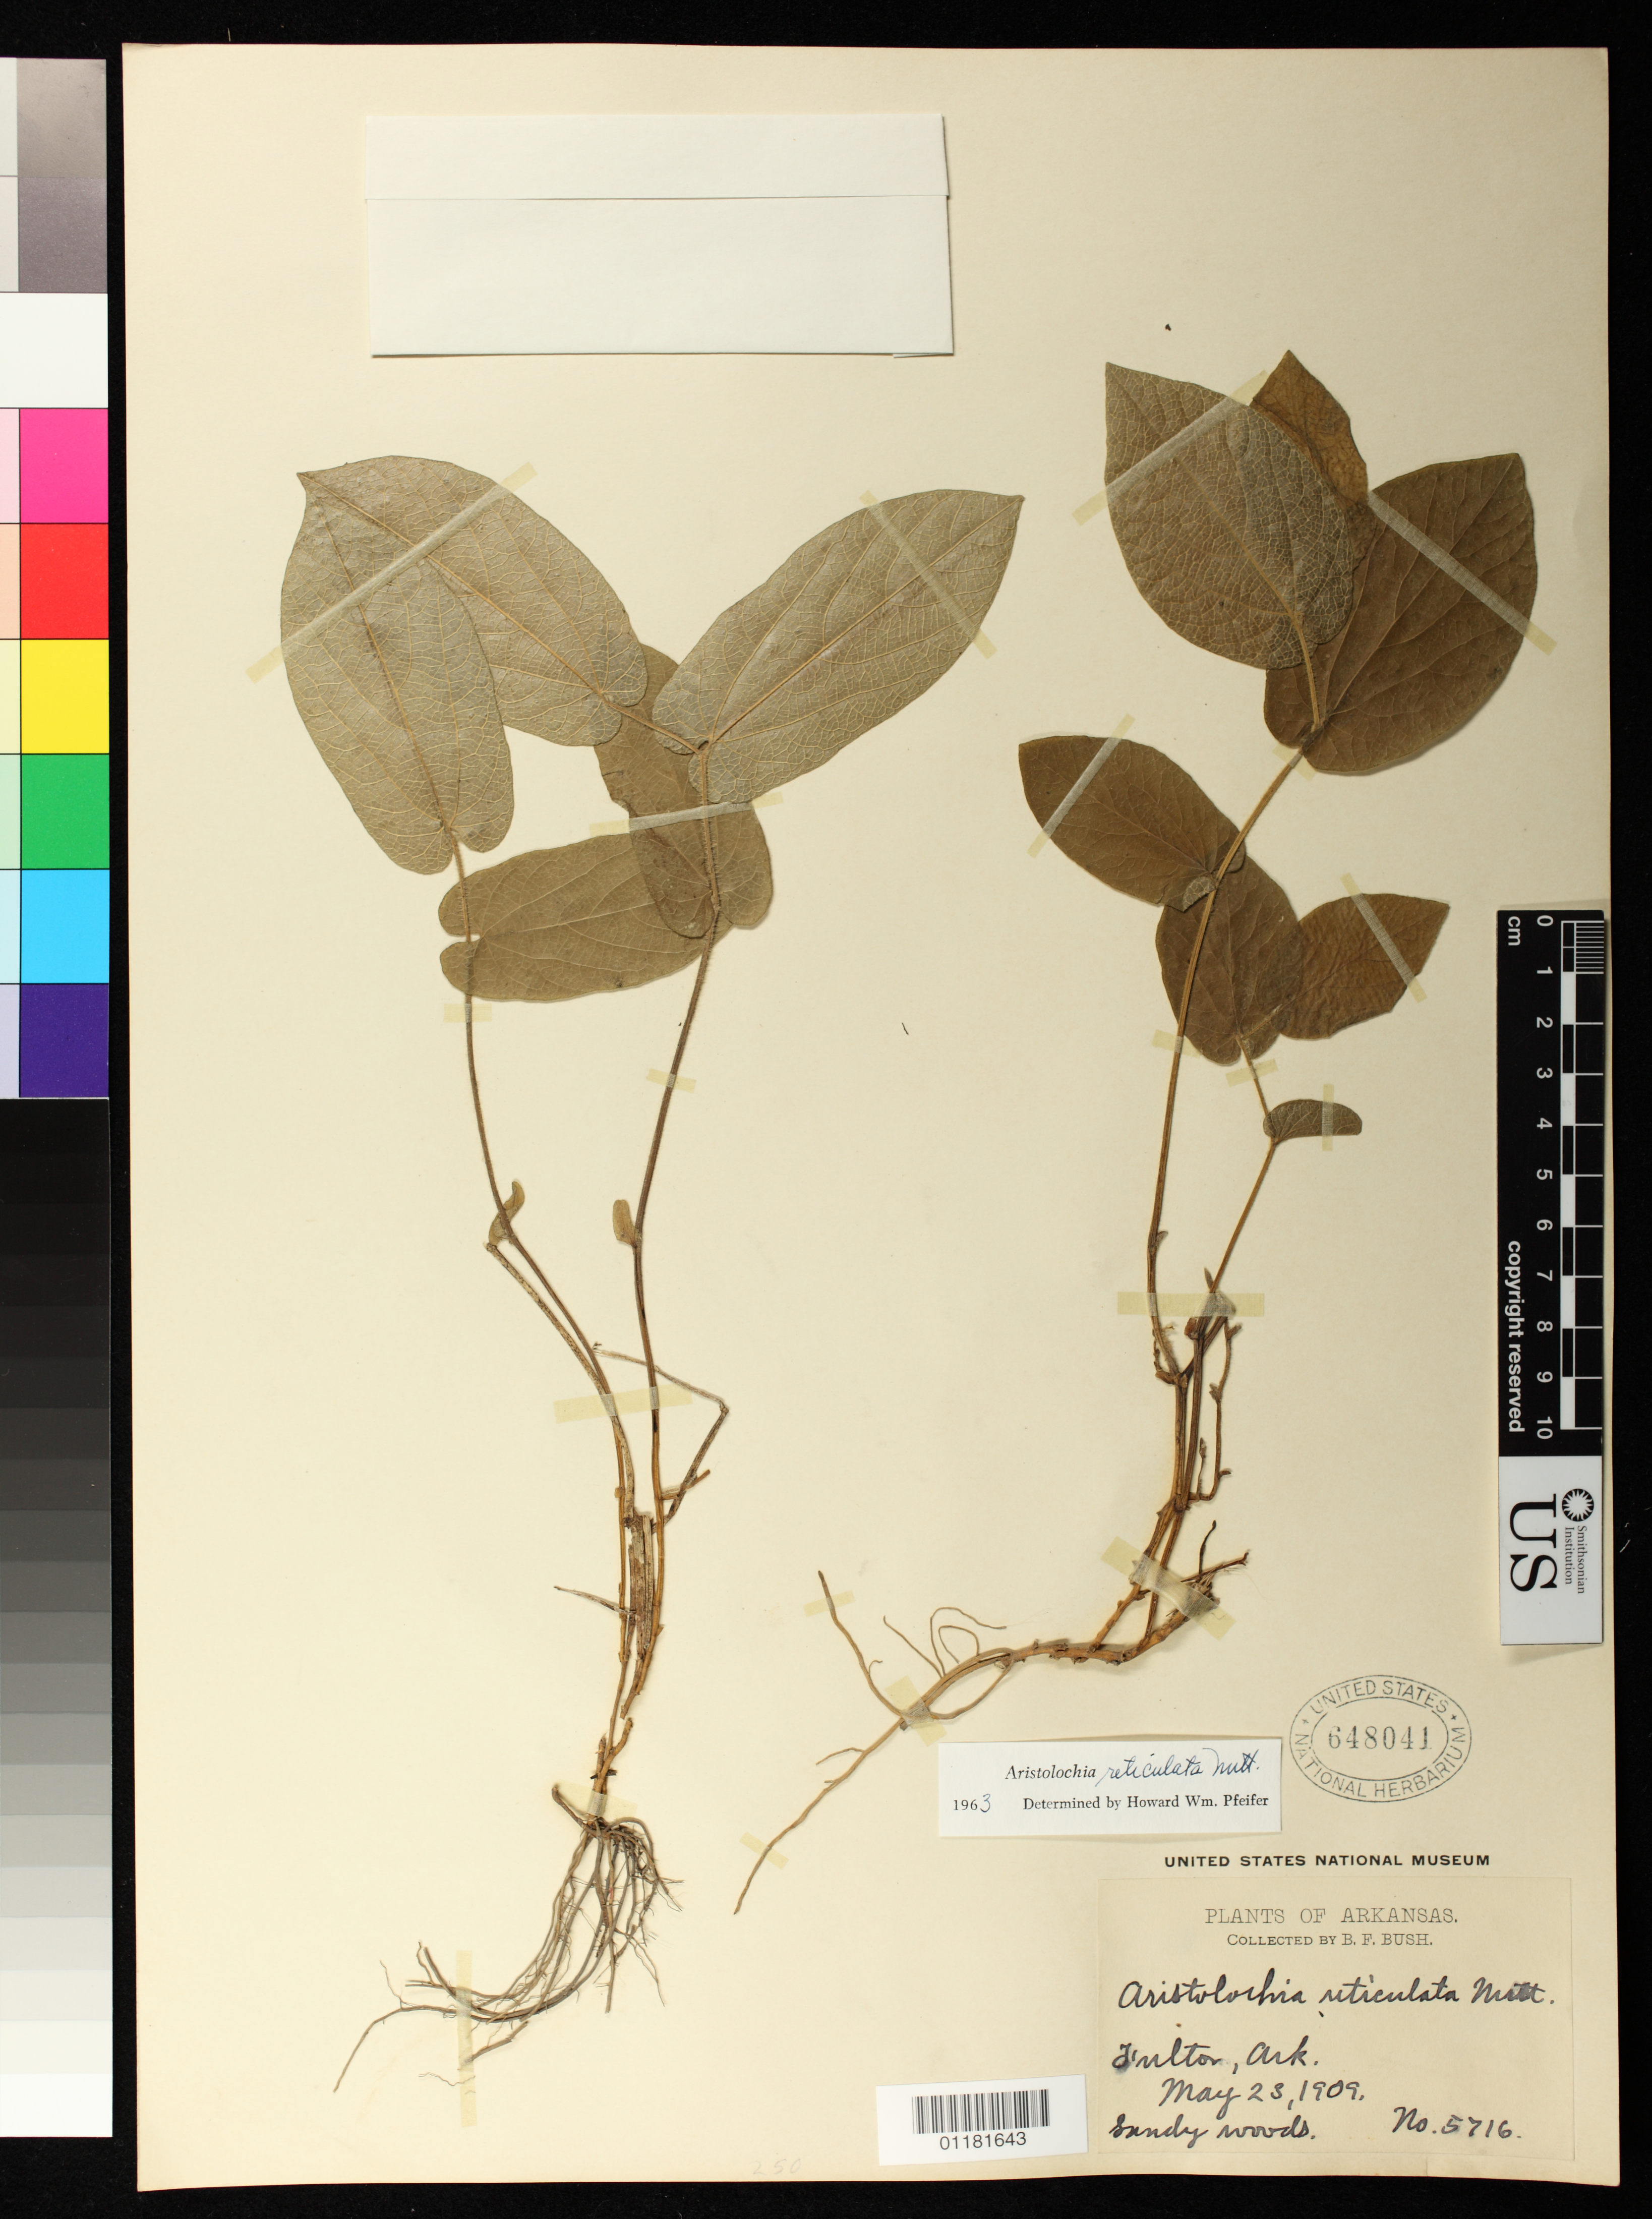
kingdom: Plantae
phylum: Tracheophyta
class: Magnoliopsida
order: Piperales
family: Aristolochiaceae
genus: Aristolochia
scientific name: Aristolochia reticulata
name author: Nutt.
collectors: B. F. Bush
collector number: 5716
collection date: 1909-05-23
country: United States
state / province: Arkansas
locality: Fulton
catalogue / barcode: US 648041